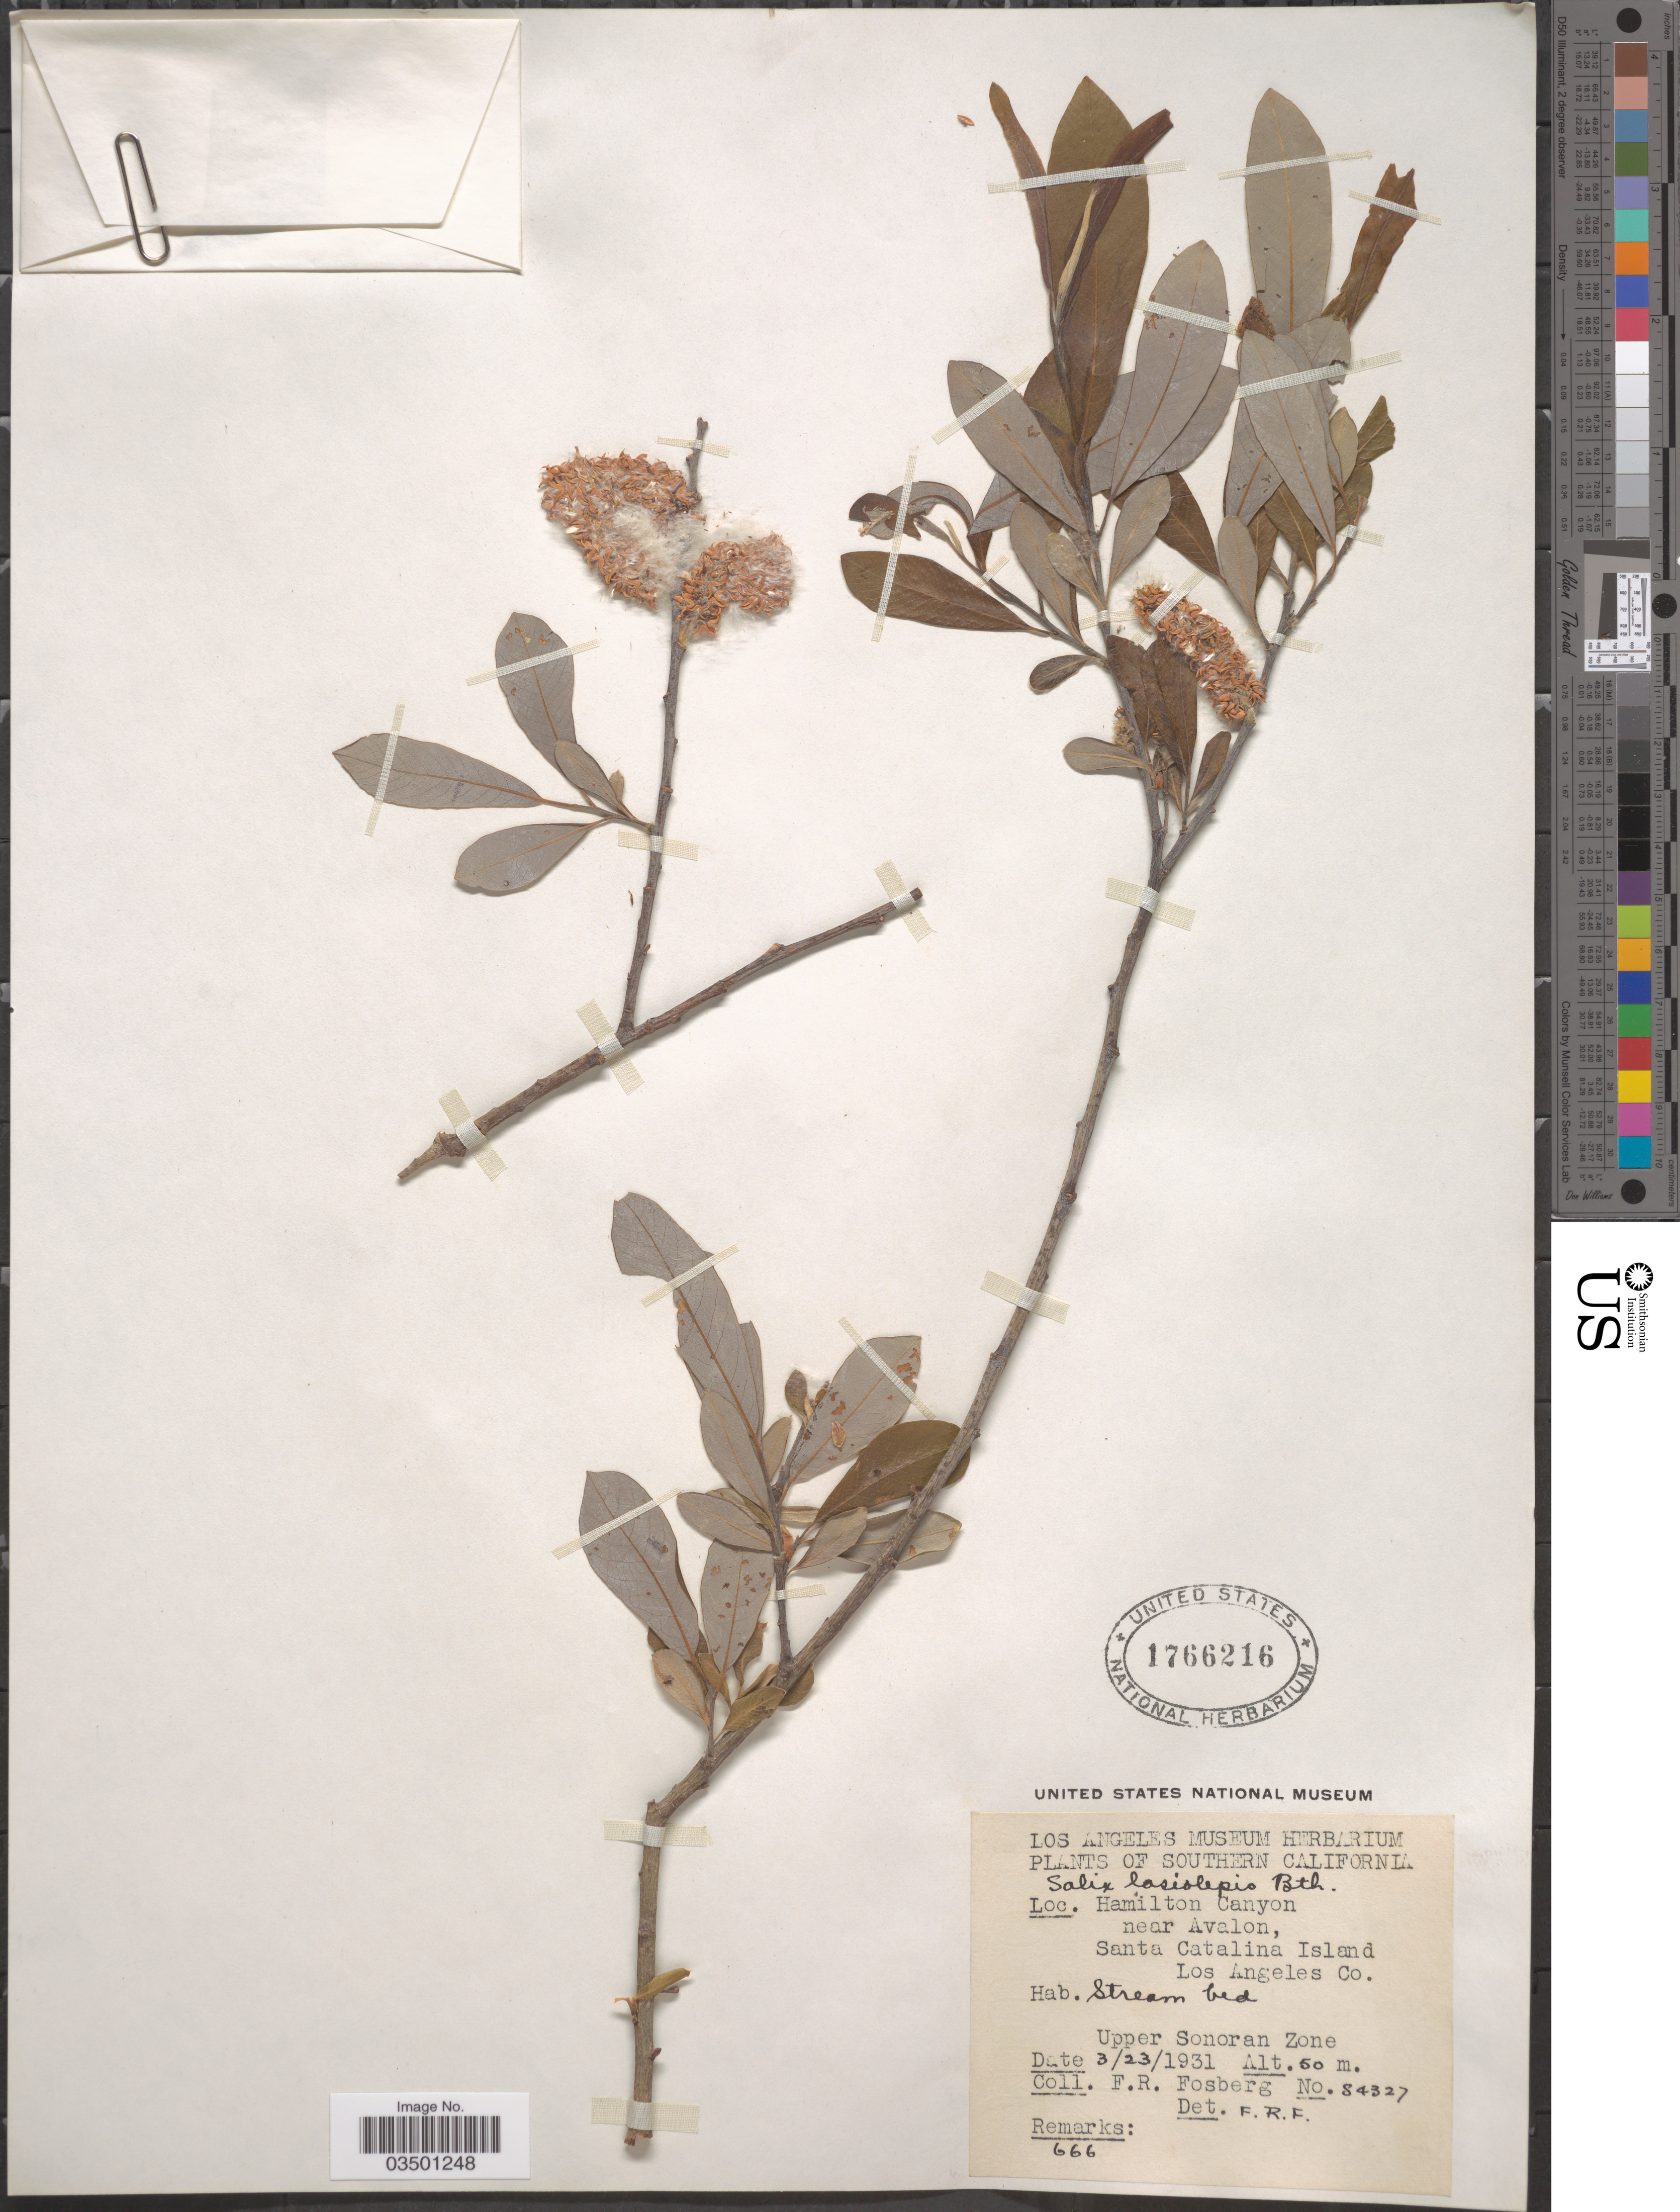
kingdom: Plantae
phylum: Tracheophyta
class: Magnoliopsida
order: Malpighiales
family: Salicaceae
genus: Salix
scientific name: Salix lasiolepis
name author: Benth.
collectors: F. R. Fosberg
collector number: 84327*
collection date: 1931-03-23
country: United States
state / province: California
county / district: Los Angeles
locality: Southern California. Hamilton Canyon near Avalon, Santa Catalina Island. Los Angeles Co. Upper Sonoran Zone.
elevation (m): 50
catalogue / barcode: US 1766216